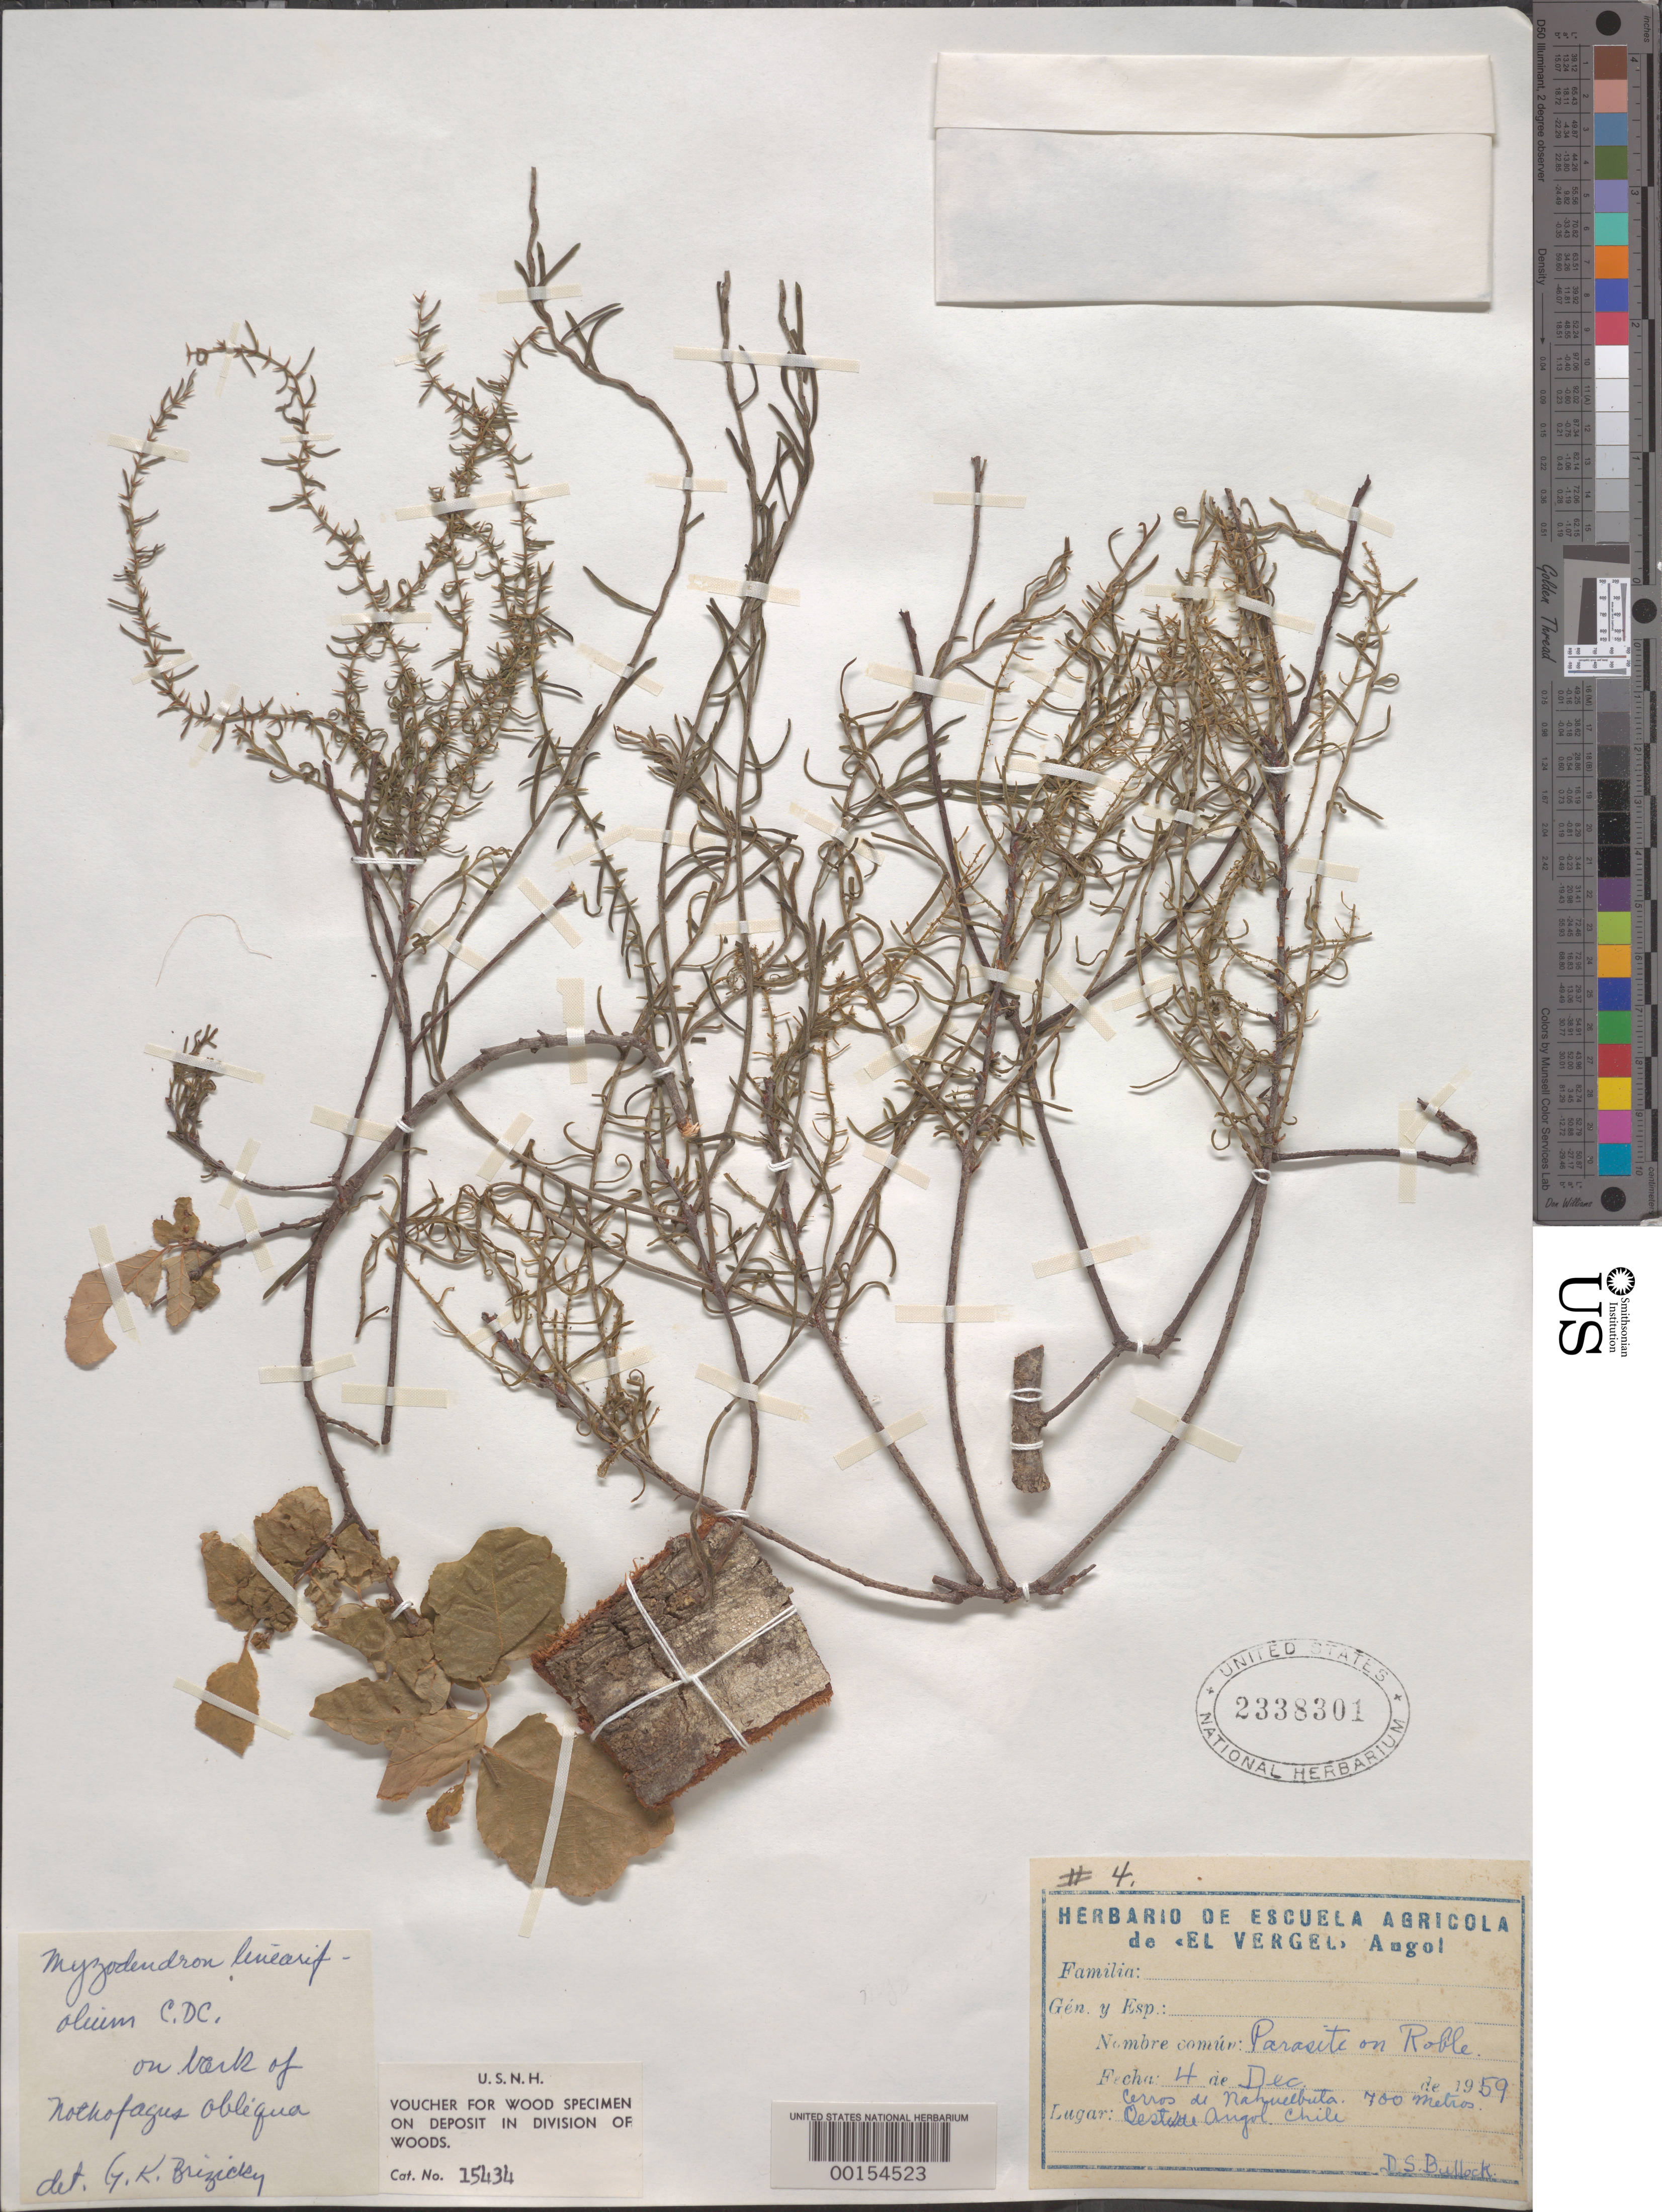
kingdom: Plantae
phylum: Tracheophyta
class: Magnoliopsida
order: Santalales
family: Misodendraceae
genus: Misodendrum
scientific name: Misodendrum linearifolium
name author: DC.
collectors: D. S. Bullock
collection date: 1959-12-04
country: Chile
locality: Cerros de Nahuelbuta. Oeste de Angol.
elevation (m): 700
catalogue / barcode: US 2338301